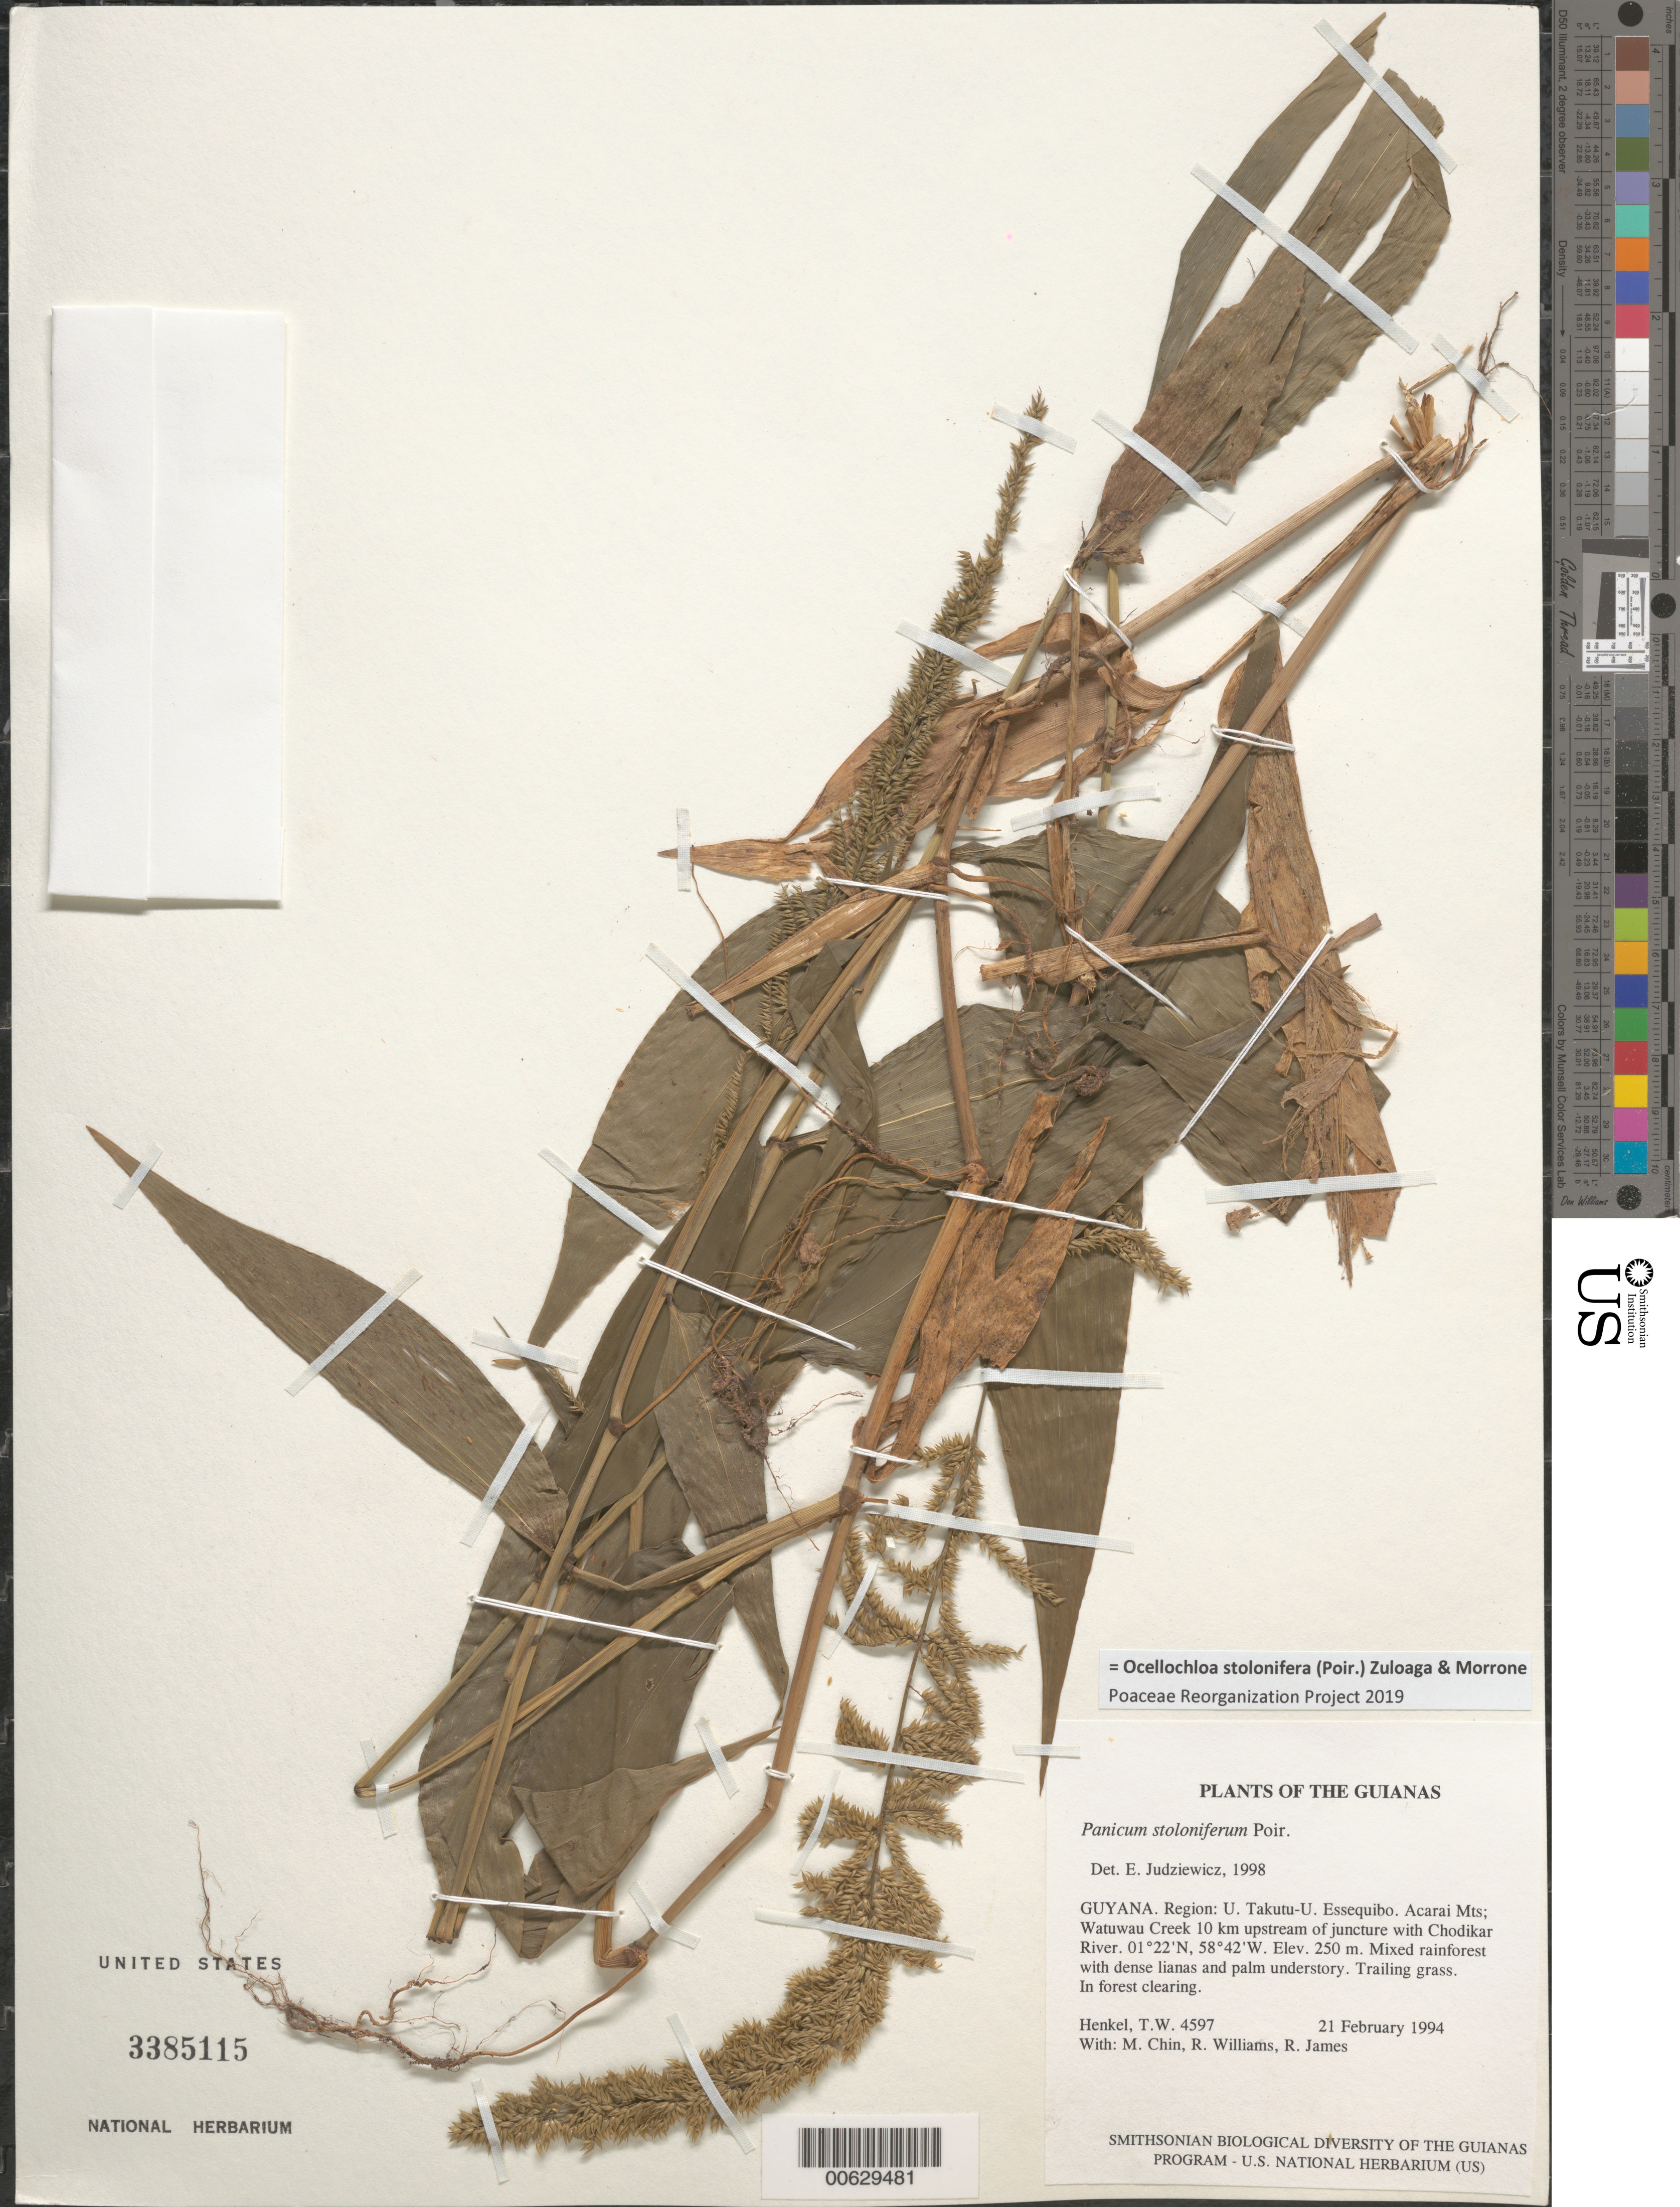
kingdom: Plantae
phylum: Tracheophyta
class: Liliopsida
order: Poales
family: Poaceae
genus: Panicum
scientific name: Panicum stoloniferum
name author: Poir.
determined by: Judziewicz, E. J.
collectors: T. Henkel, M. Chin, R. Williams & R. James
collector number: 4597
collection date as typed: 21 February 1994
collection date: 1994-02-21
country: Guyana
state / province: U. Takutu-U. Essequibo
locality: Acarai Mts; Watuwau Creek 10 km upstream of juncture with Chodikar River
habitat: Mixed rainforest with dense lianas and palm understory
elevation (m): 250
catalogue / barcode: US 3385115